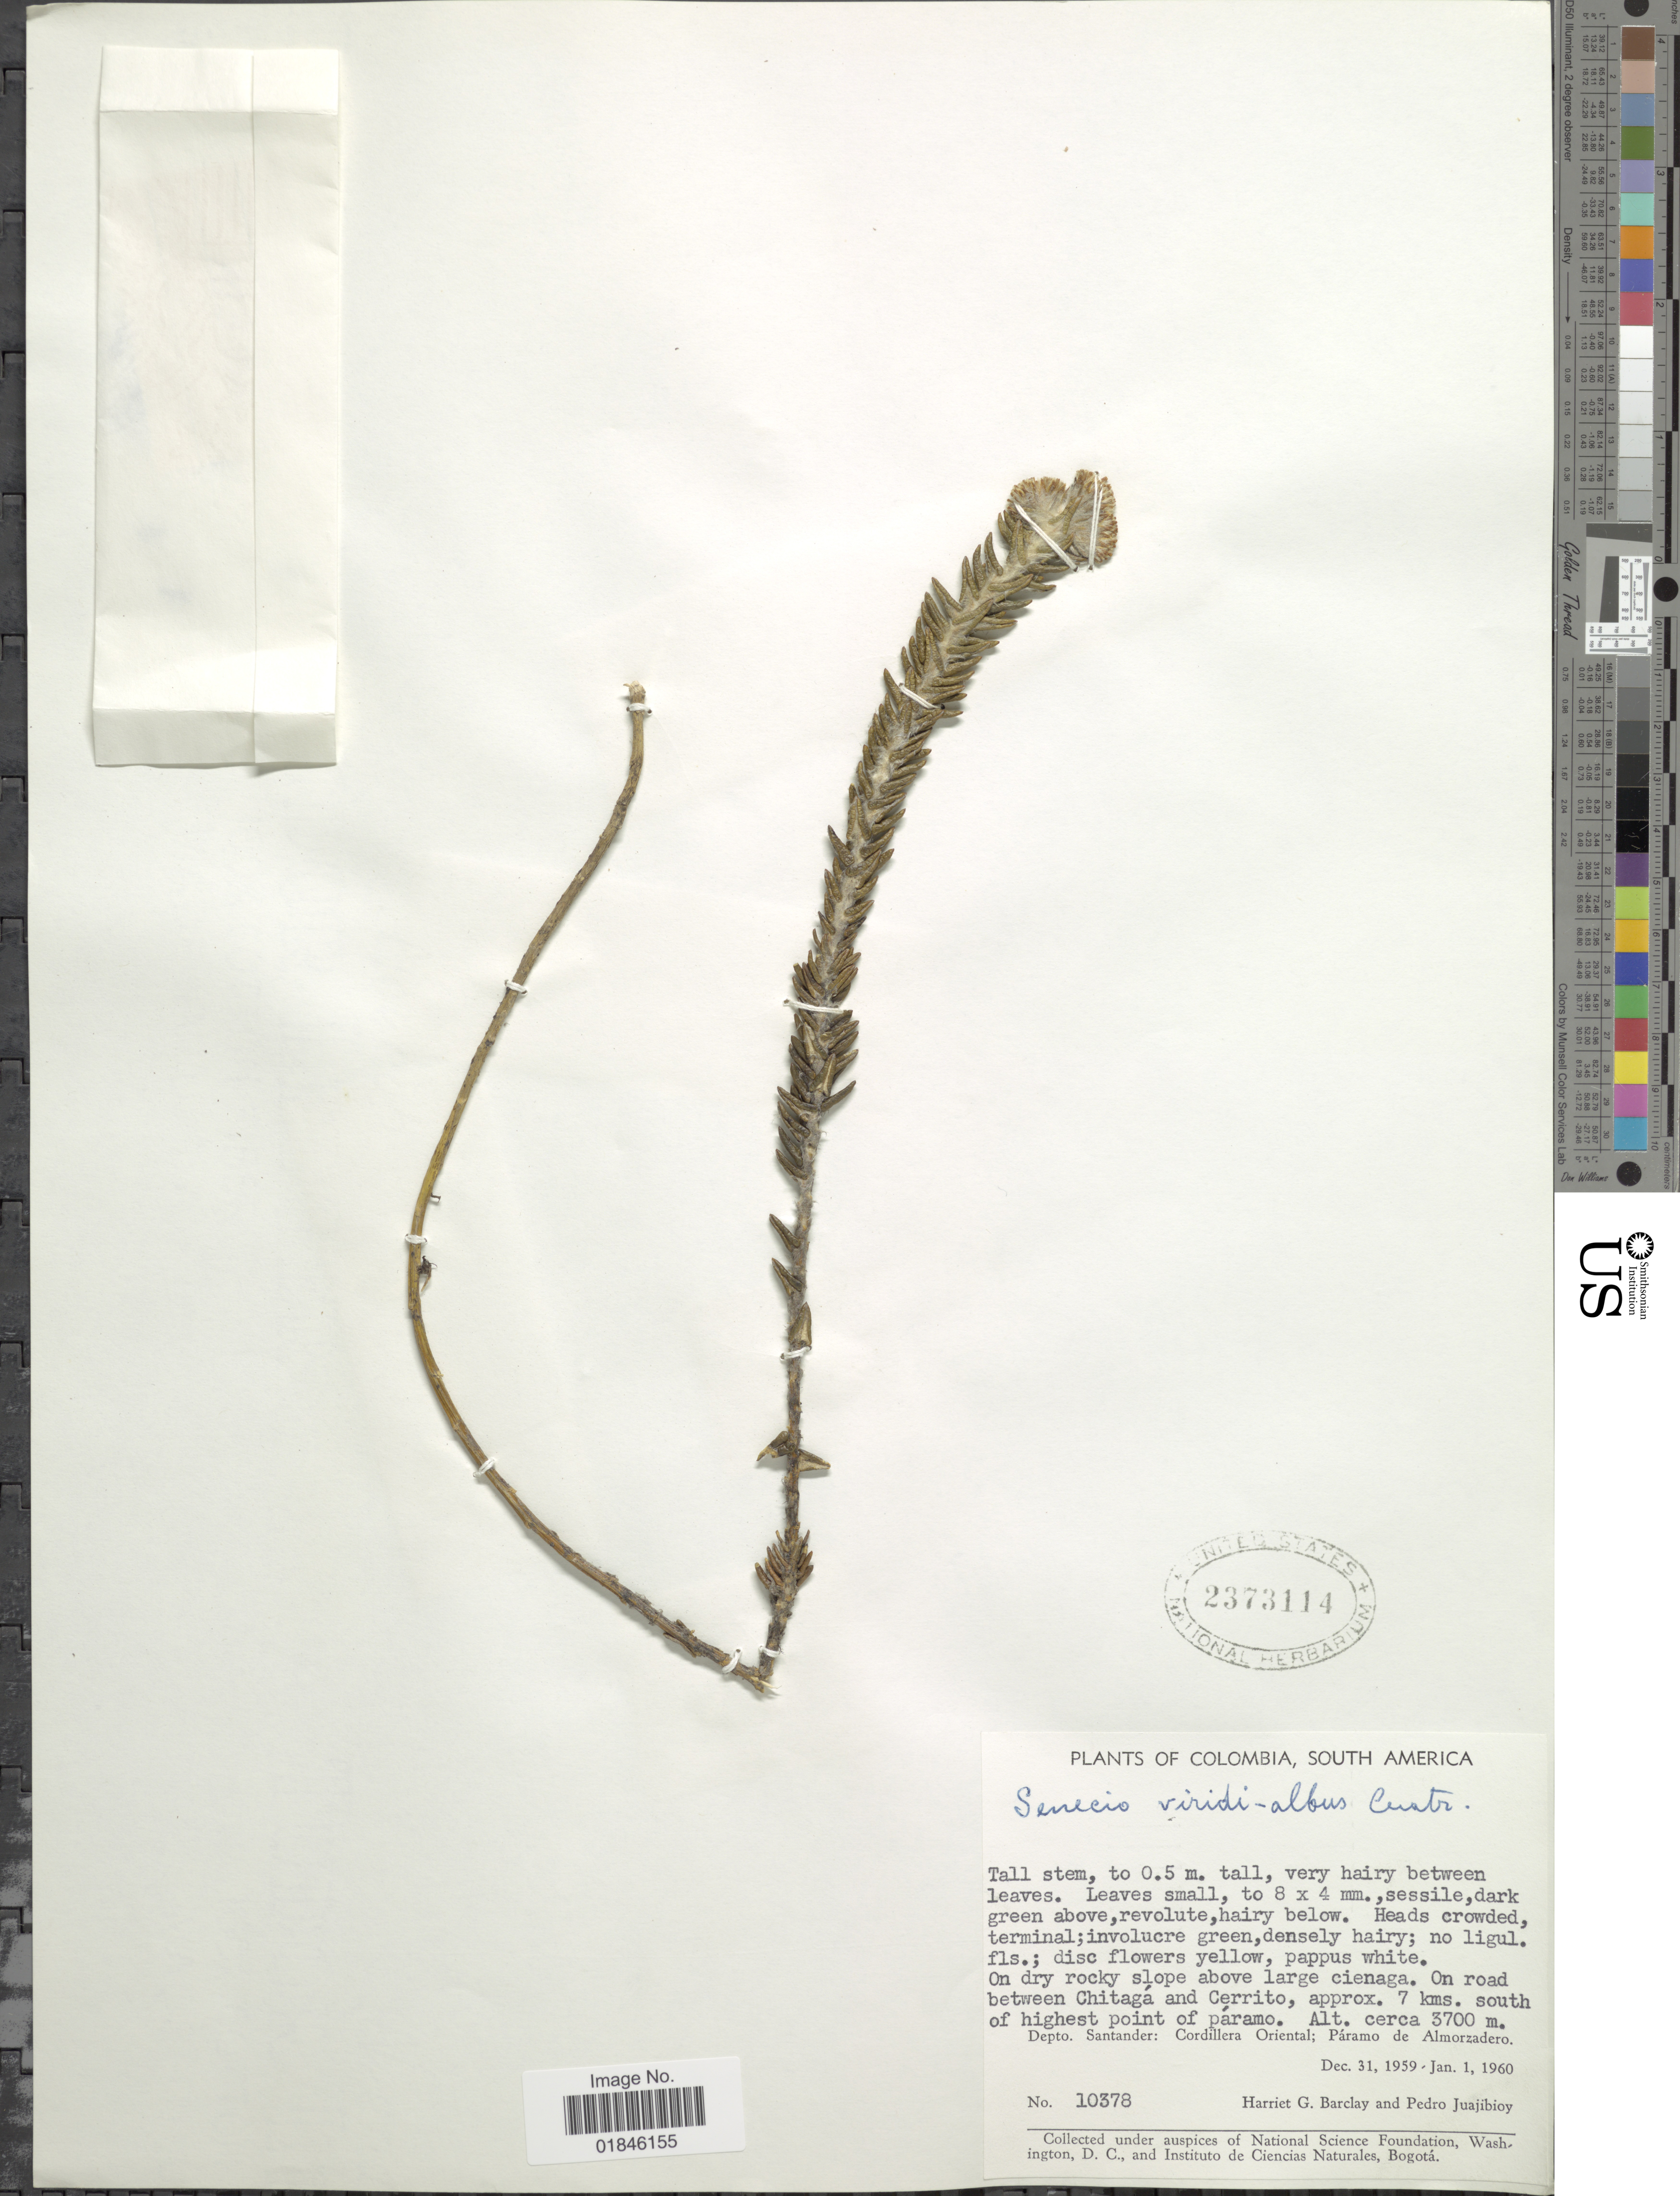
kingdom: Plantae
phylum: Tracheophyta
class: Magnoliopsida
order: Asterales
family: Asteraceae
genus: Pentacalia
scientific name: Pentacalia viridialba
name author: (Cuatrec.) Cuatrec.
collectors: H. G. Barclay & P. Juajibioy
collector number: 10378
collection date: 1959-12-31/1960-01-01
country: Colombia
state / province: Santander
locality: On dry rocky slope above large cienaga. On road between Chitagá and Cerrito, approx. 7 kms. south of highest point of páramo. Depto. Santander: Cordillera Oriental; Páramo de Almorzadero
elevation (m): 3700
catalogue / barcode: US 2373114